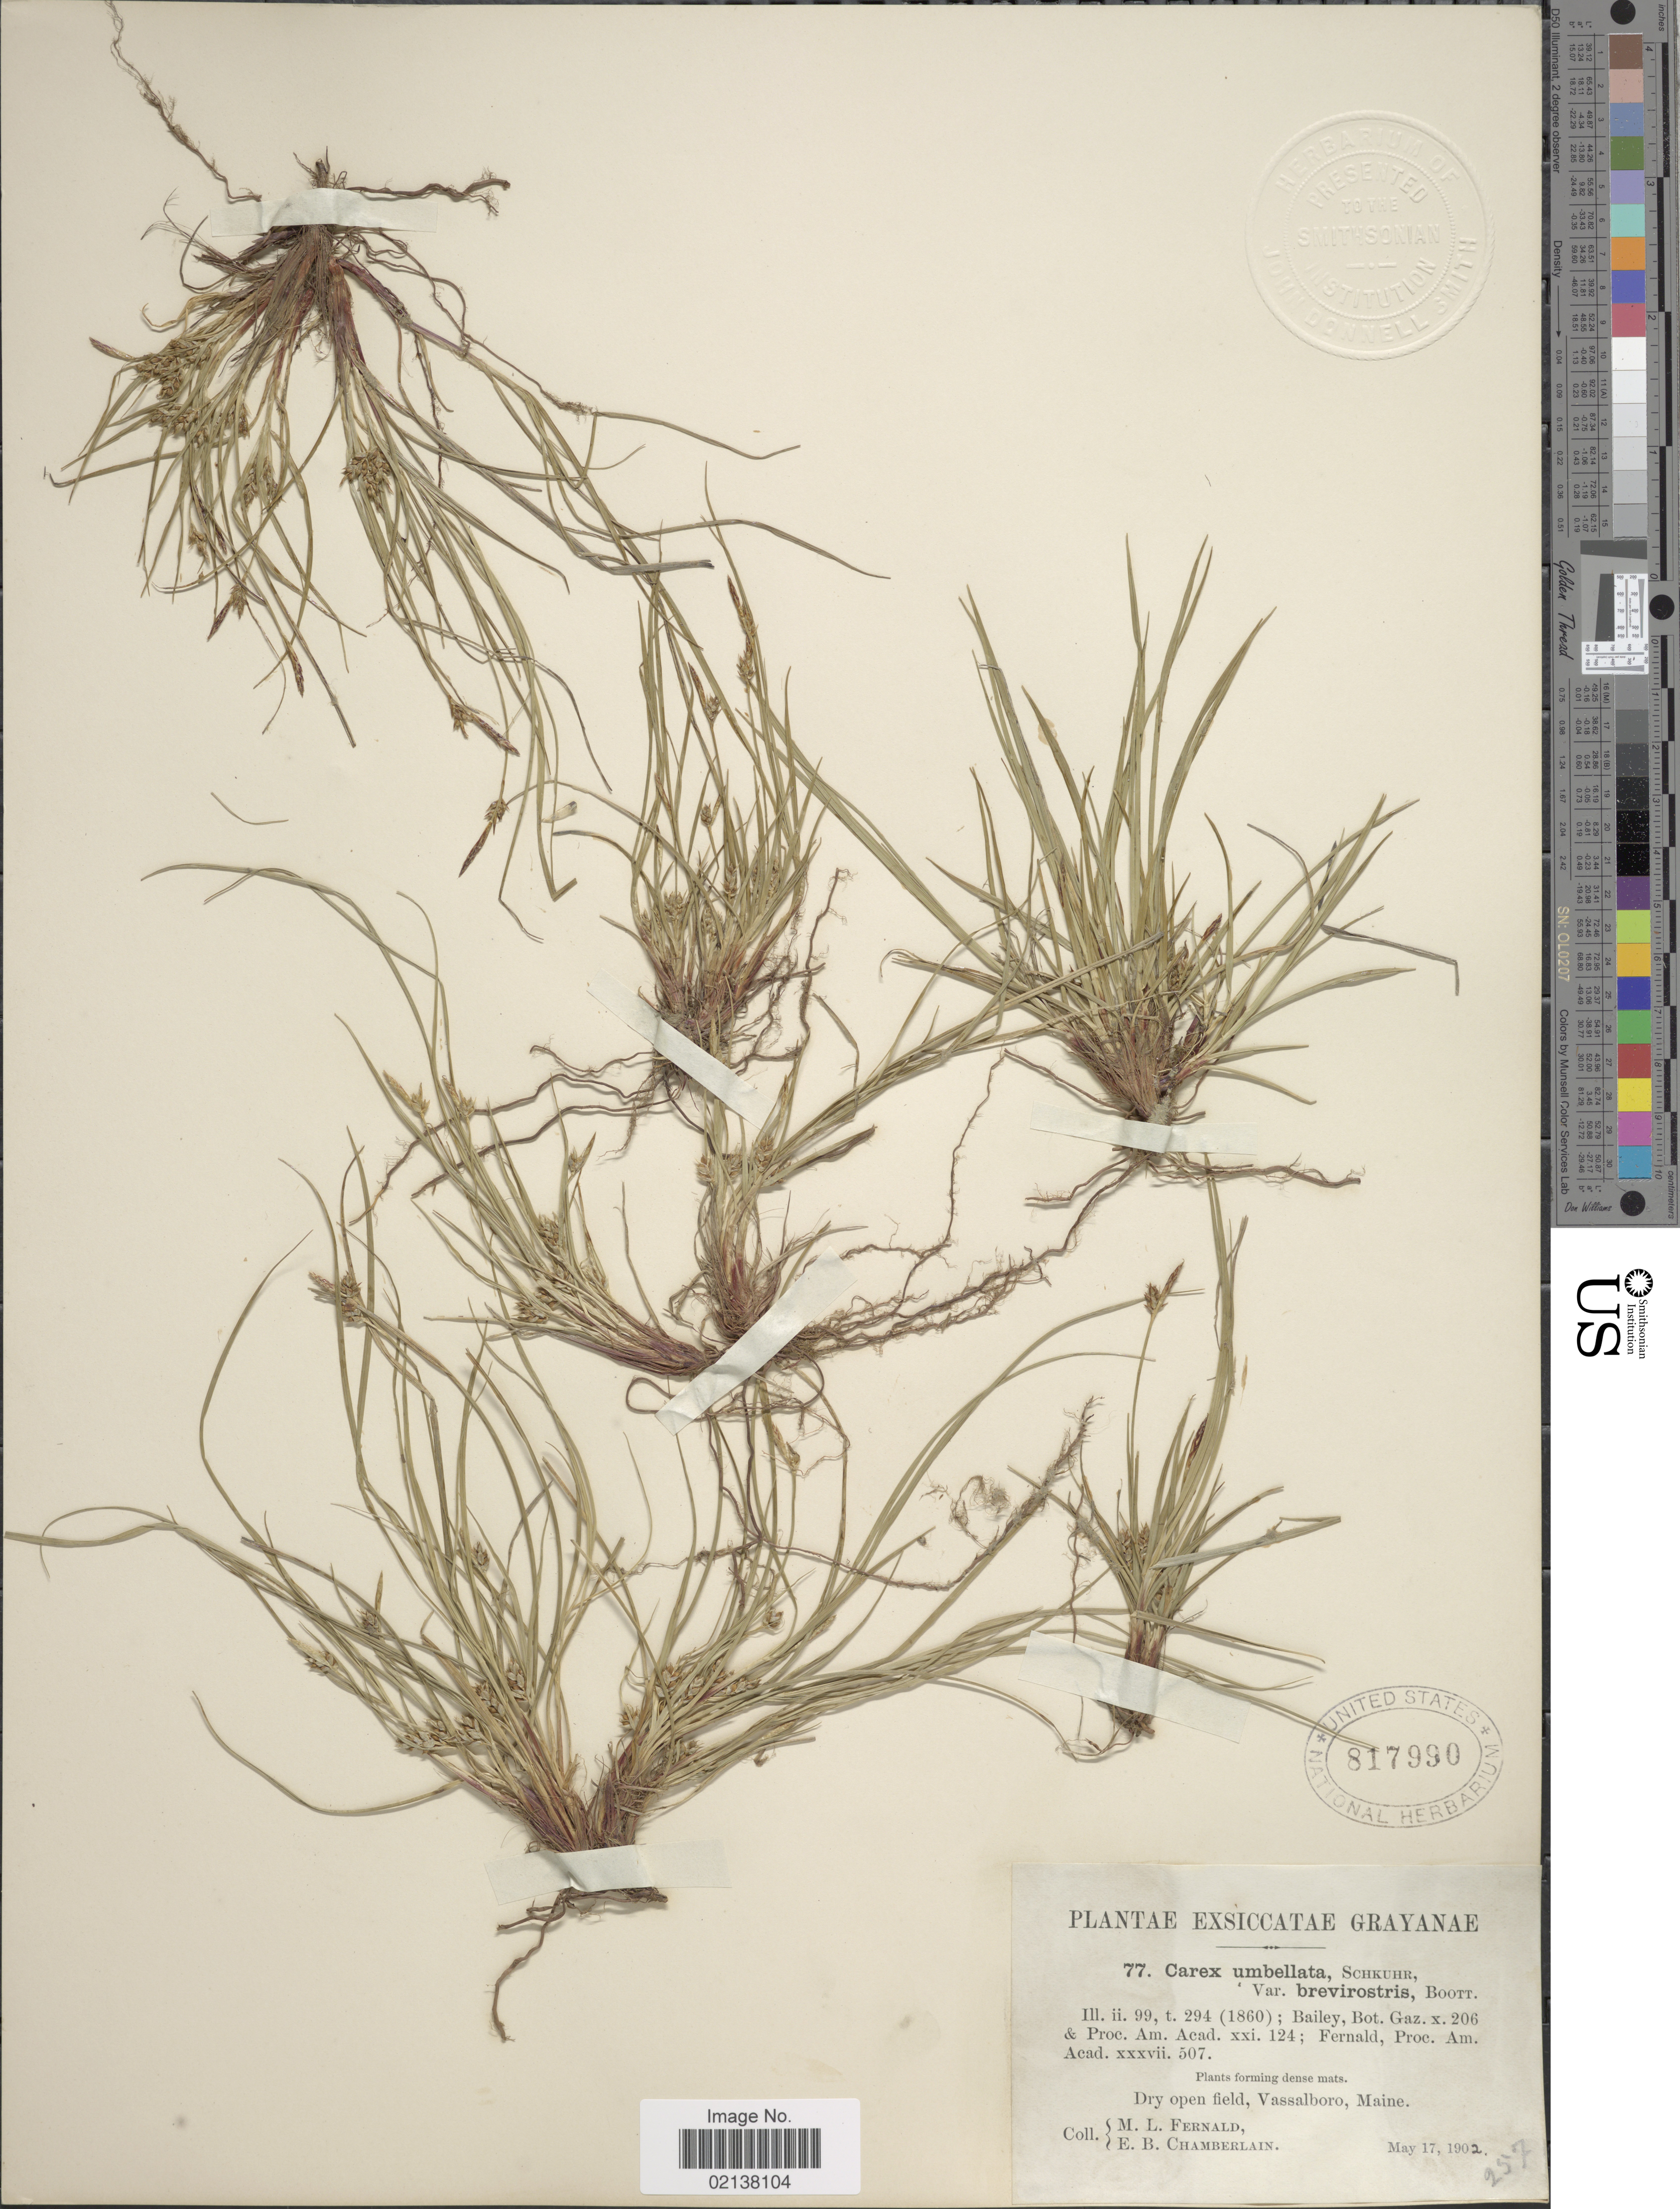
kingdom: Plantae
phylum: Tracheophyta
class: Liliopsida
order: Poales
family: Cyperaceae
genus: Carex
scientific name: Carex umbellata var. brevirostris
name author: Boott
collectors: M. L. Fernald & E. Chamberlain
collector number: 77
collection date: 1902-05-17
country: United States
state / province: Maine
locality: Dry open field, Vassalboro, Maine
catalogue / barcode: US 817990